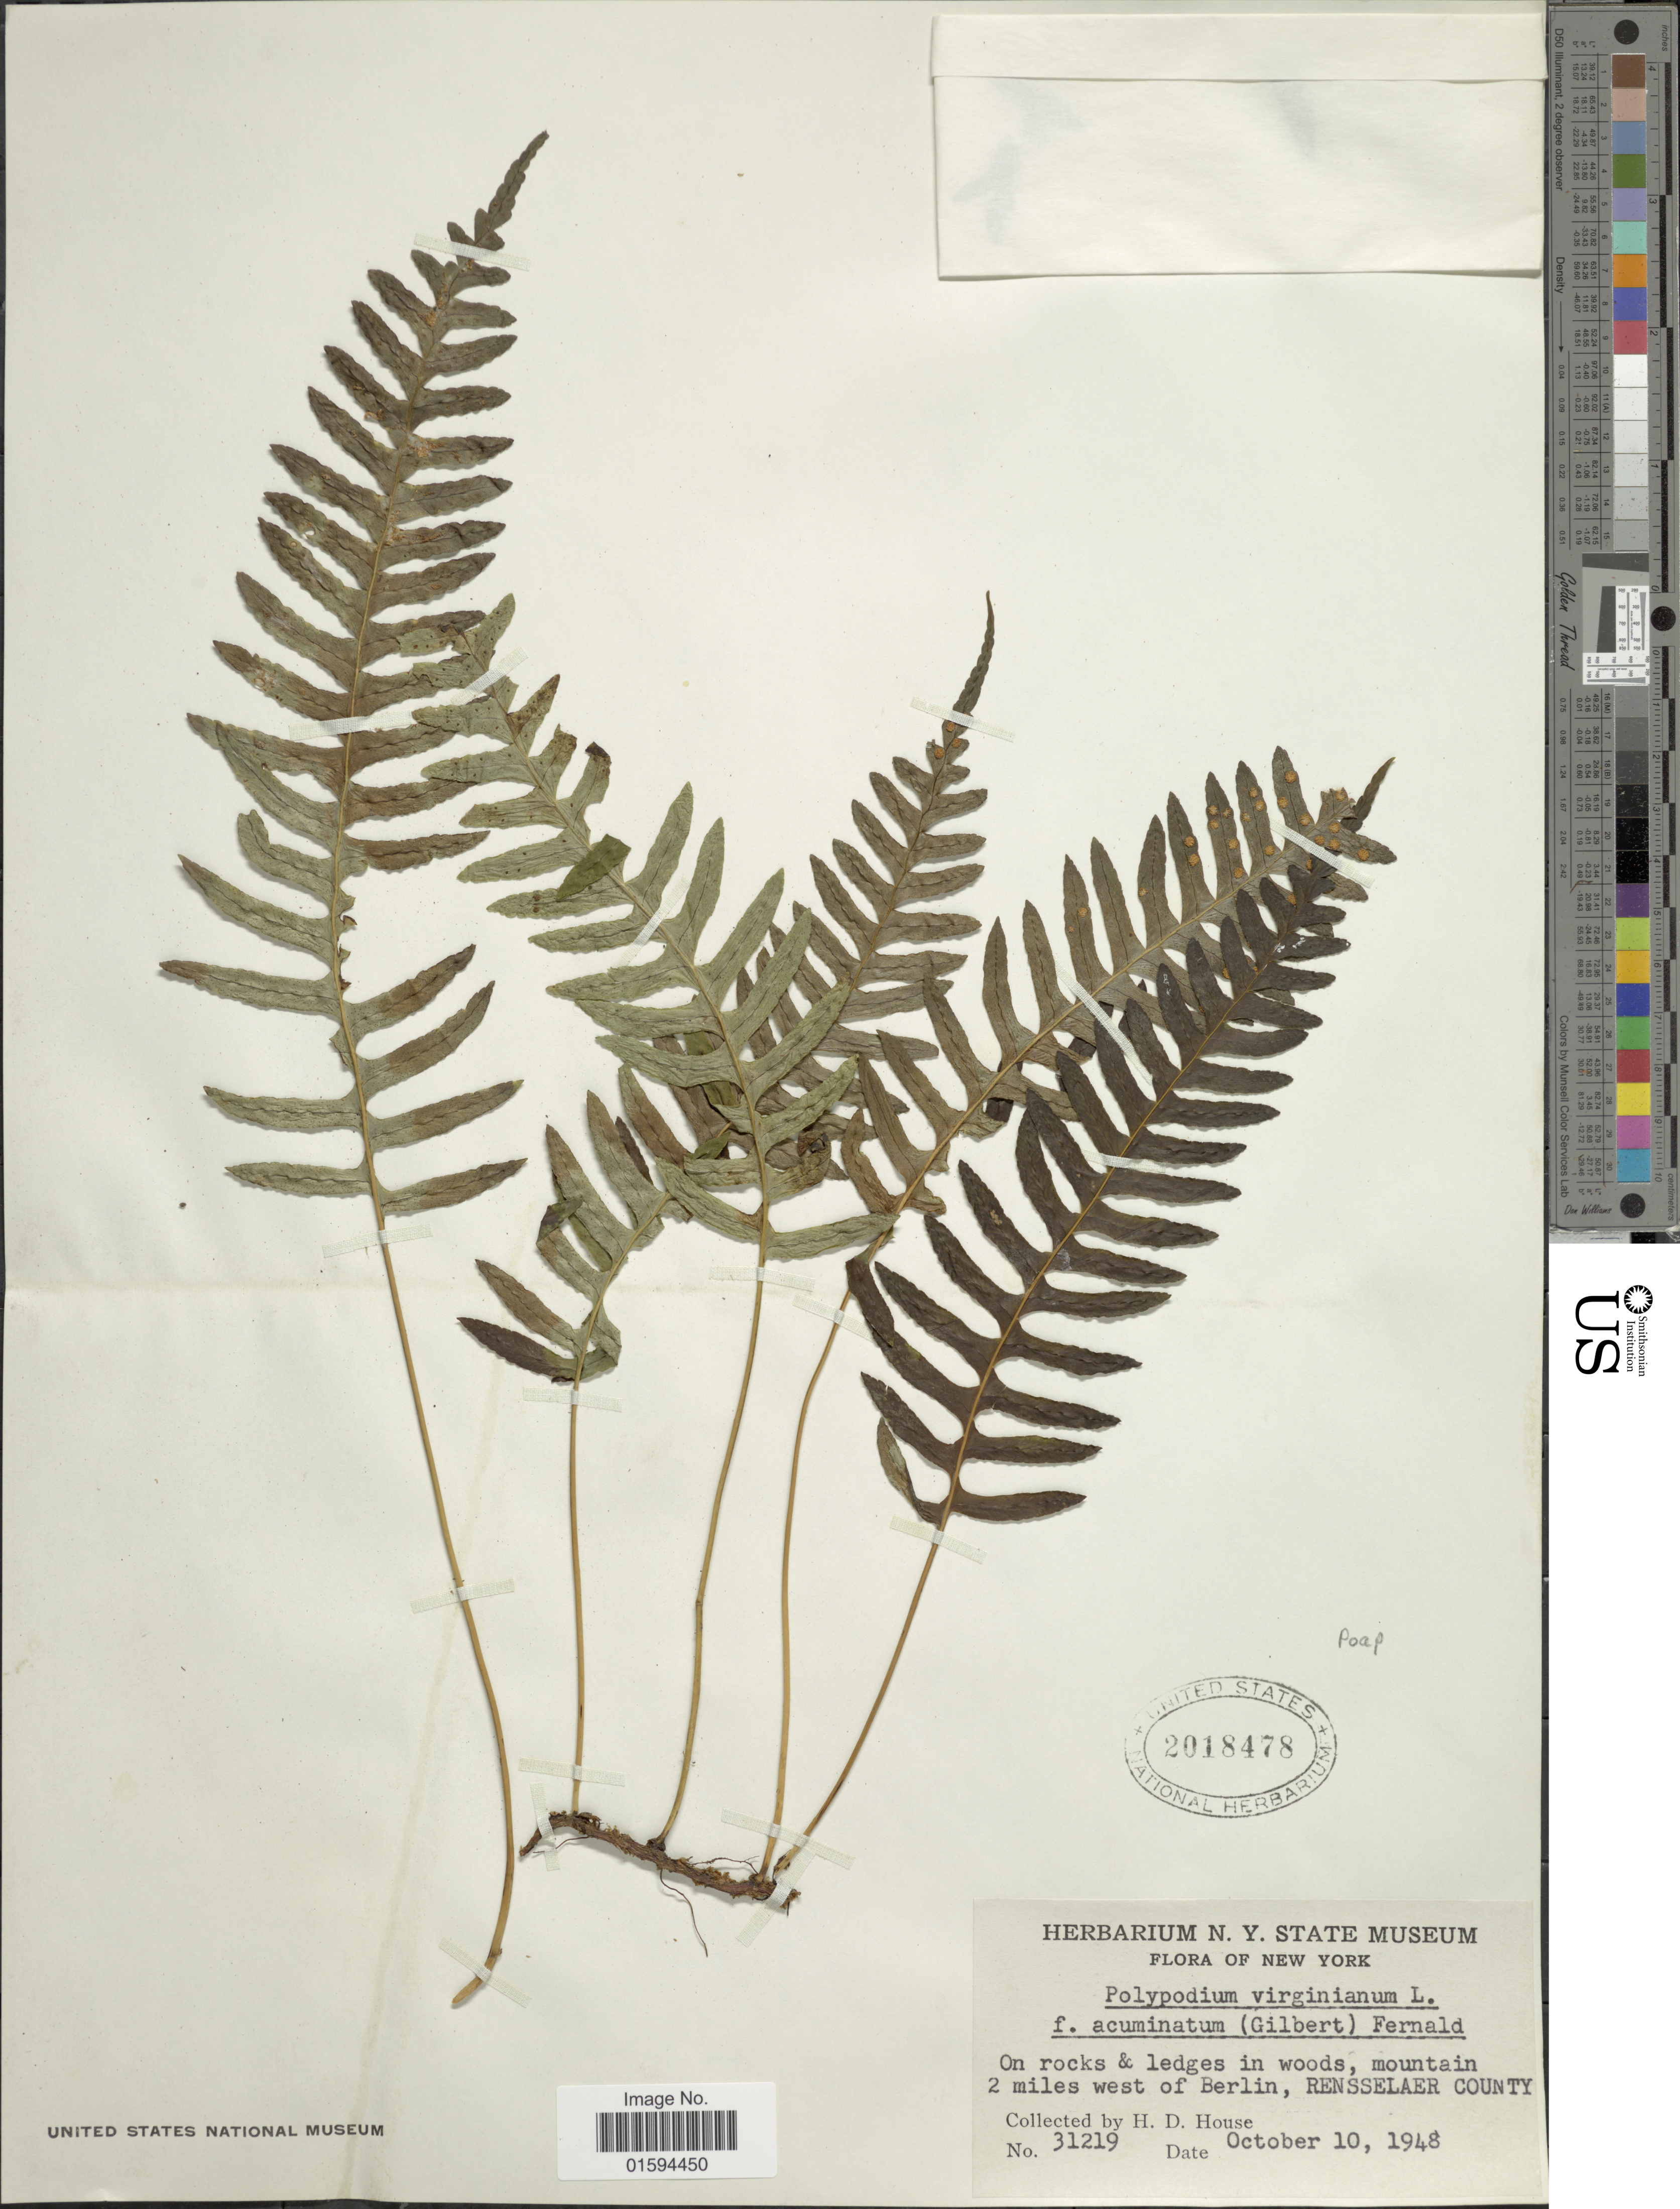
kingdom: Plantae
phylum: Tracheophyta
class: Polypodiopsida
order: Polypodiales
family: Polypodiaceae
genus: Polypodium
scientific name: Polypodium appalachianum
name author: Haufler & Windham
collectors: H. D. House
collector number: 31219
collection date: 1948-10-10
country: United States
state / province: New York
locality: On rocks & ledges in woods, mountain 2 miles west of Berlin, Rensselaer County.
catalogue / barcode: US 2018478